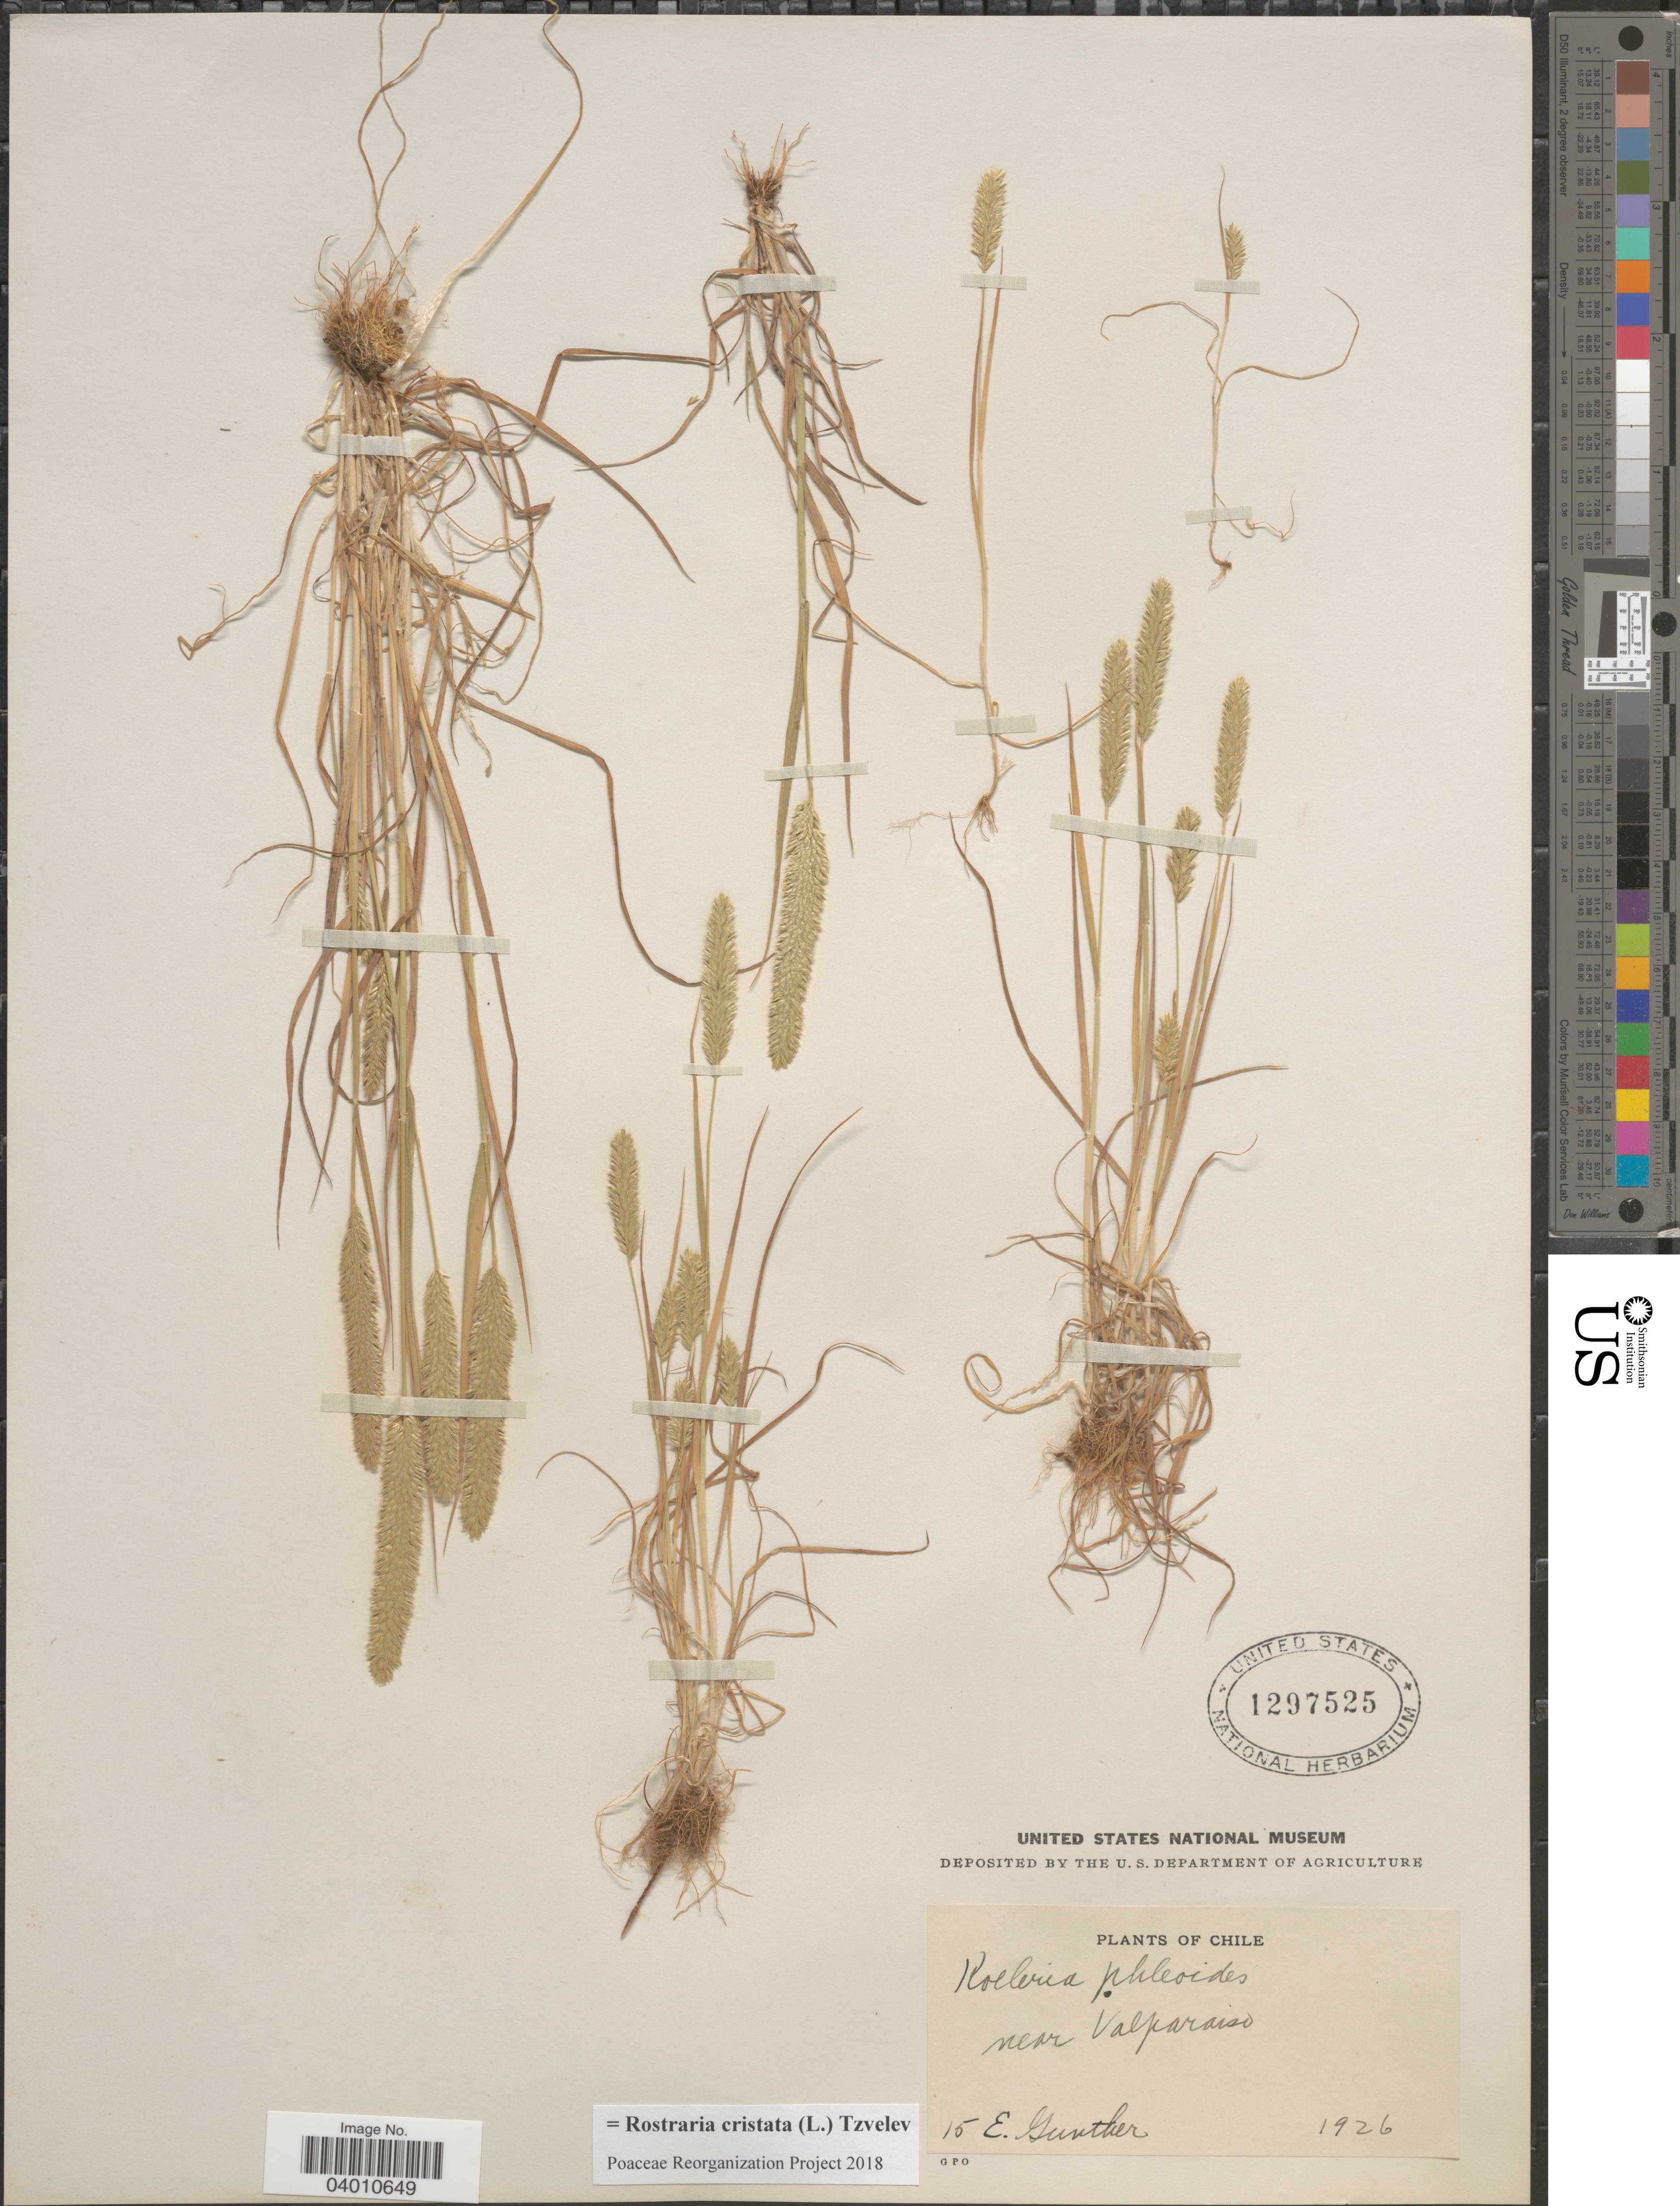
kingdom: Plantae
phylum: Tracheophyta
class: Liliopsida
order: Poales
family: Poaceae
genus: Rostraria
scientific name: Rostraria cristata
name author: (L.) Tzvelev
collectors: E. Gunther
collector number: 15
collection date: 1926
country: Chile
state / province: Valparaíso (V)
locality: Near Valparaiso.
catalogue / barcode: US 1297525